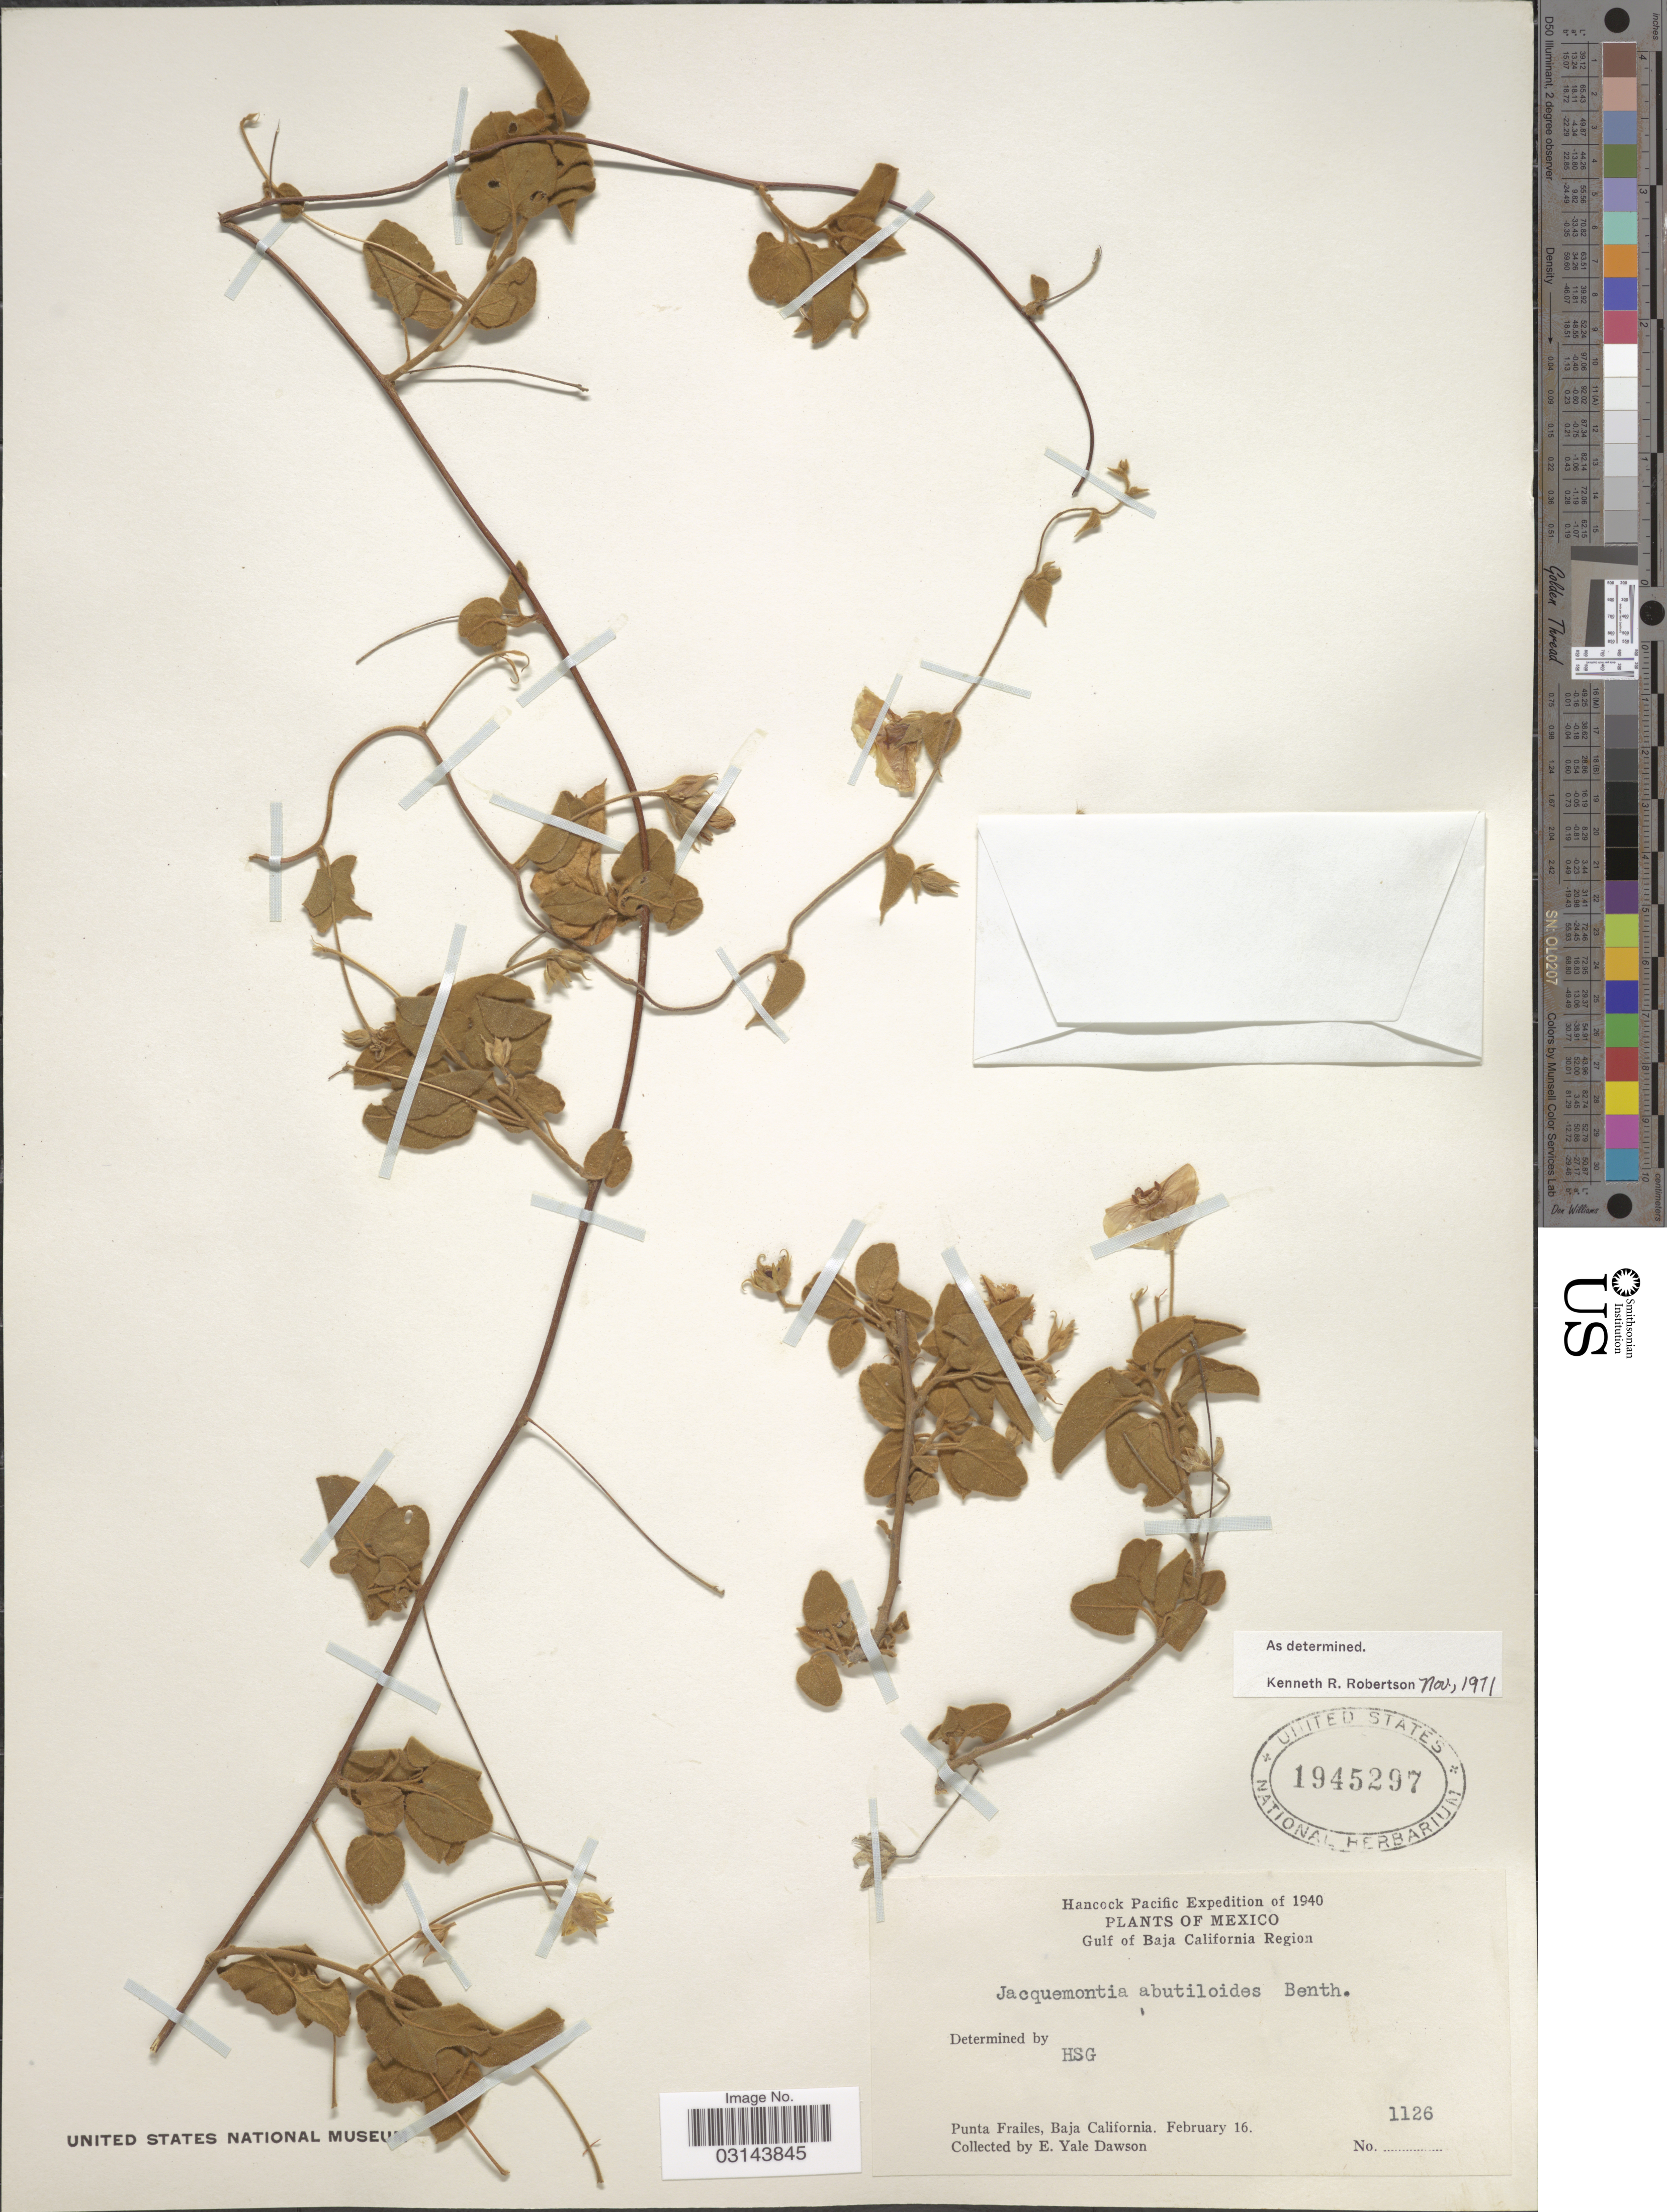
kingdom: Plantae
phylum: Tracheophyta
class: Magnoliopsida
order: Solanales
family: Convolvulaceae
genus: Jacquemontia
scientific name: Jacquemontia abutiloides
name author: Benth.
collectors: N. Yensen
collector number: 1126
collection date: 1940-02-16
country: Mexico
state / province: Baja California Sur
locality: Pacific. Gulf of Baja California Region. Punta Frailes.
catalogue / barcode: US 1945297